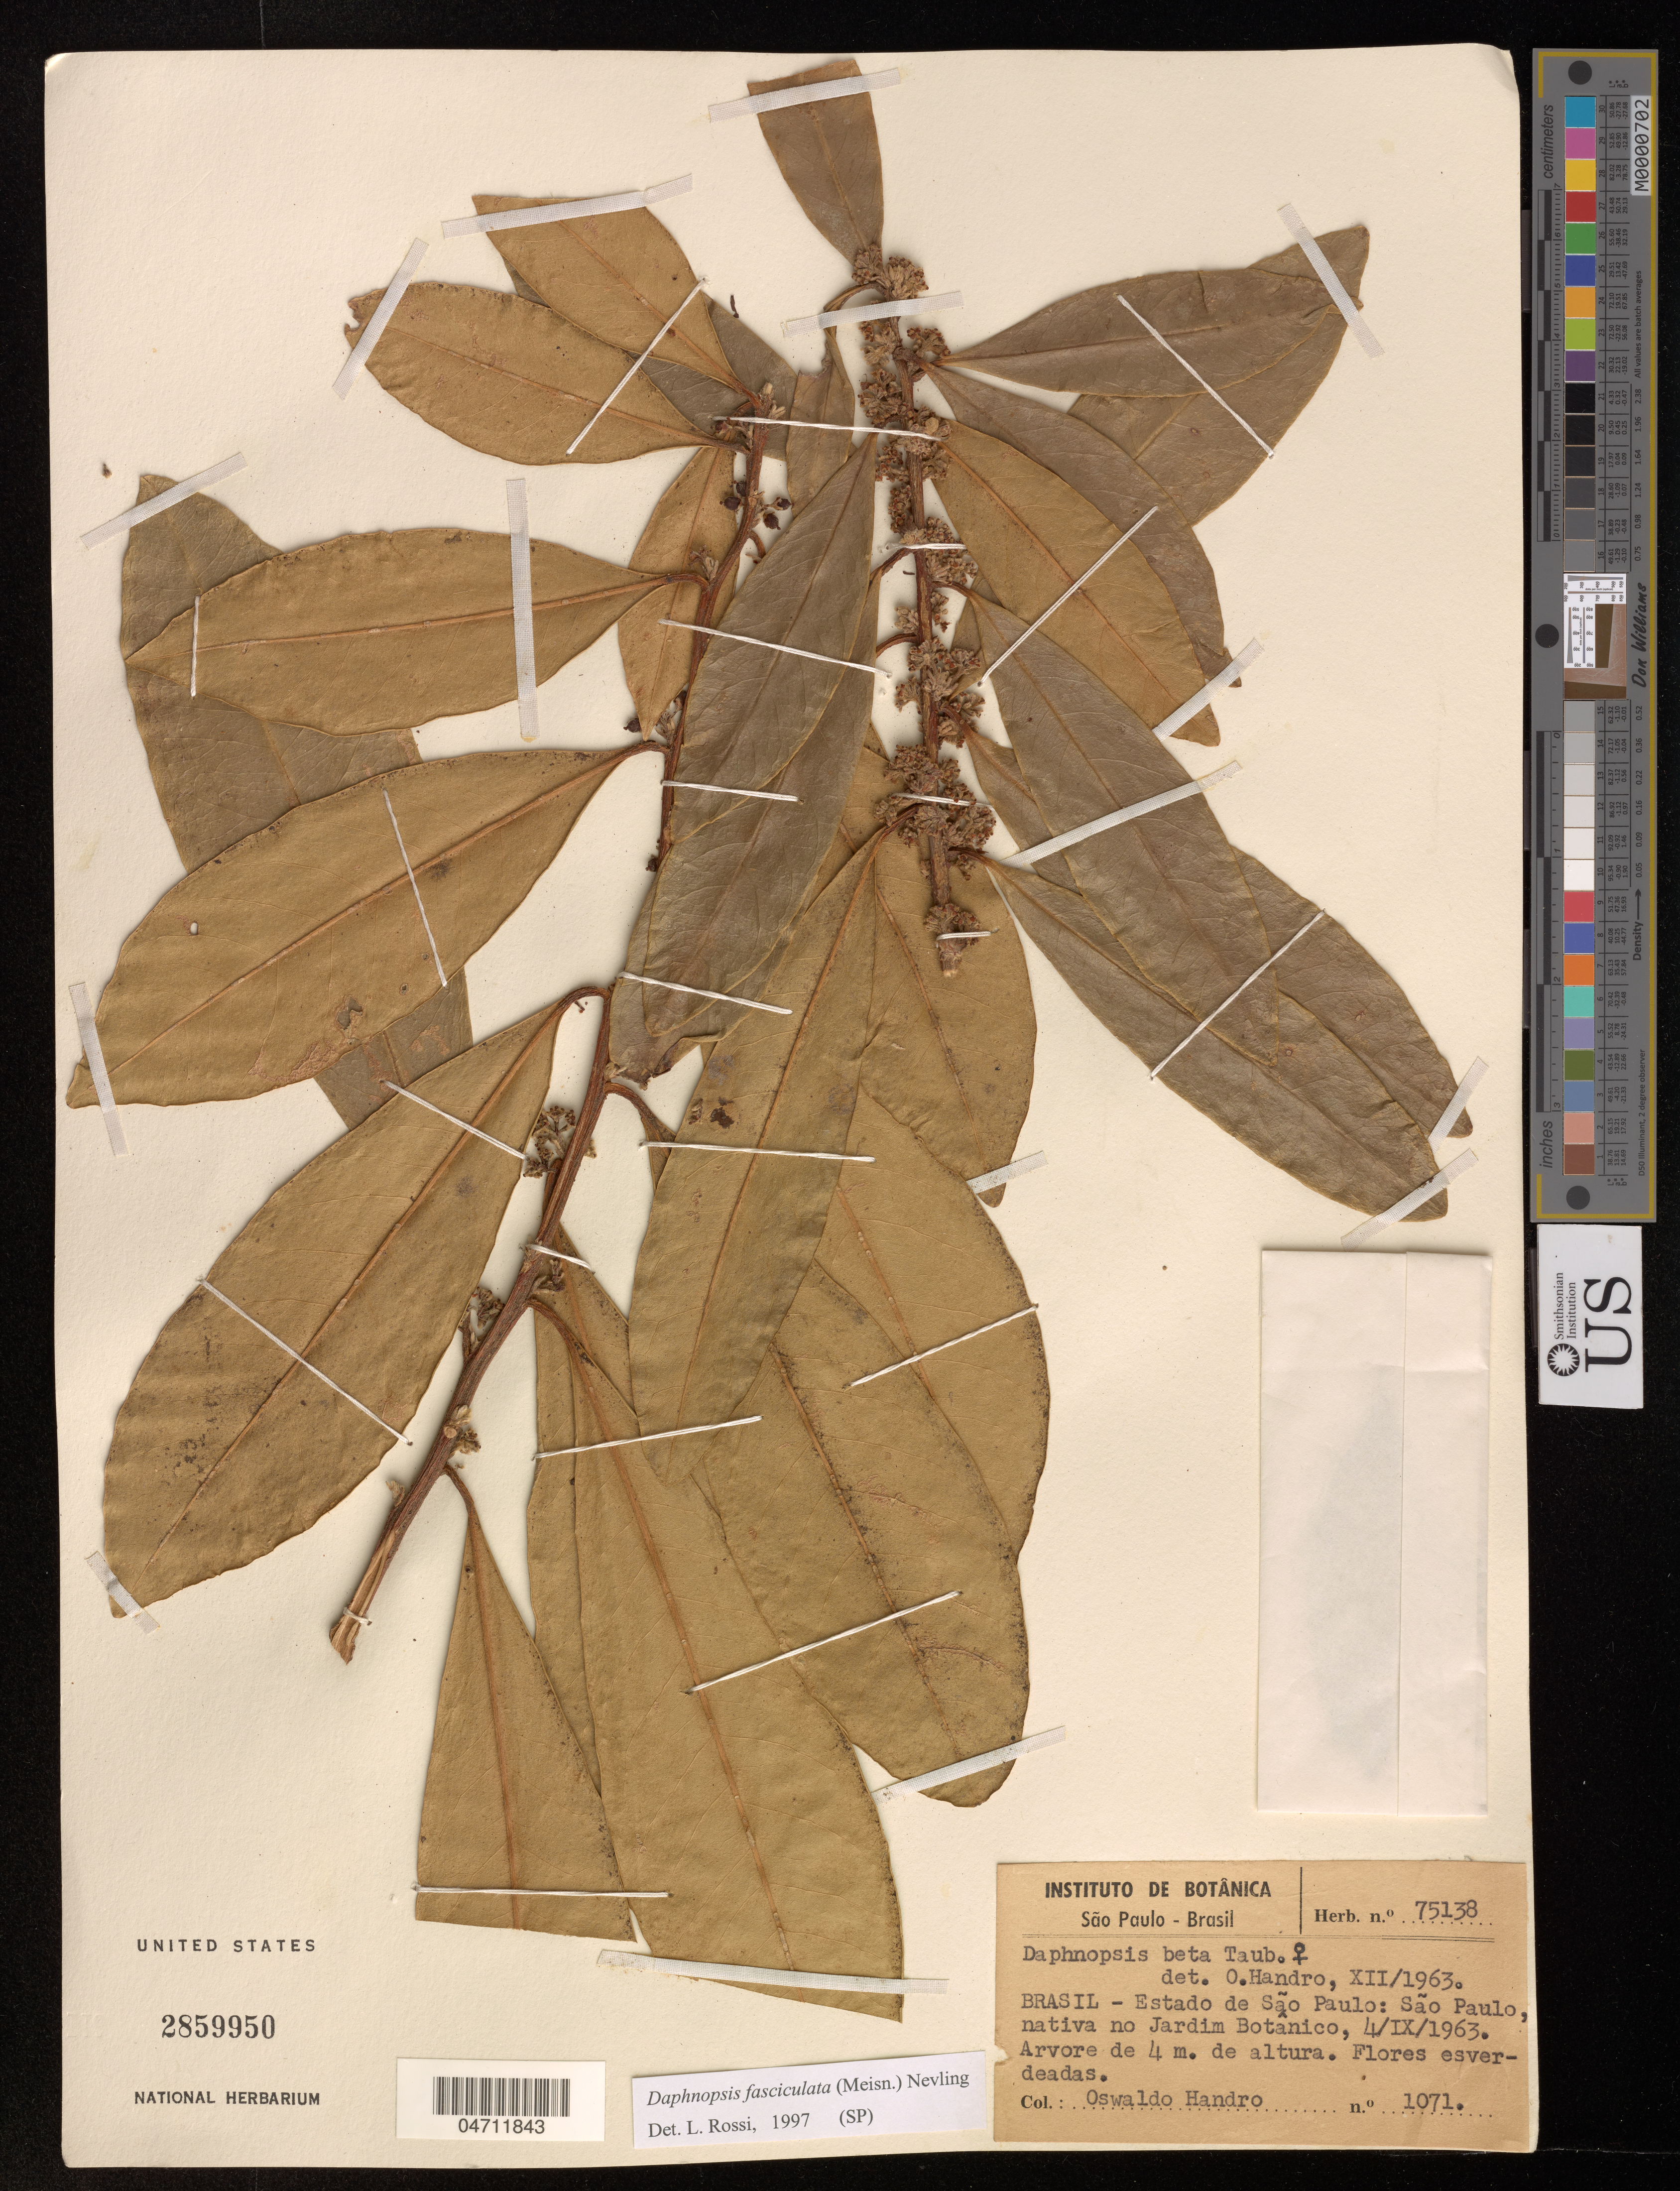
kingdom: Plantae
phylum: Tracheophyta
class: Magnoliopsida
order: Malvales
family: Thymelaeaceae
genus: Daphnopsis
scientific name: Daphnopsis fasciculata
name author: (R. Meissn.) Nevl.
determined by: Rossi, L.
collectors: O. Handro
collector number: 1071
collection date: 1963-09-04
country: Brazil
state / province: São Paulo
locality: São Paulo, nativa no dardim Botanico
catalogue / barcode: US 2859950